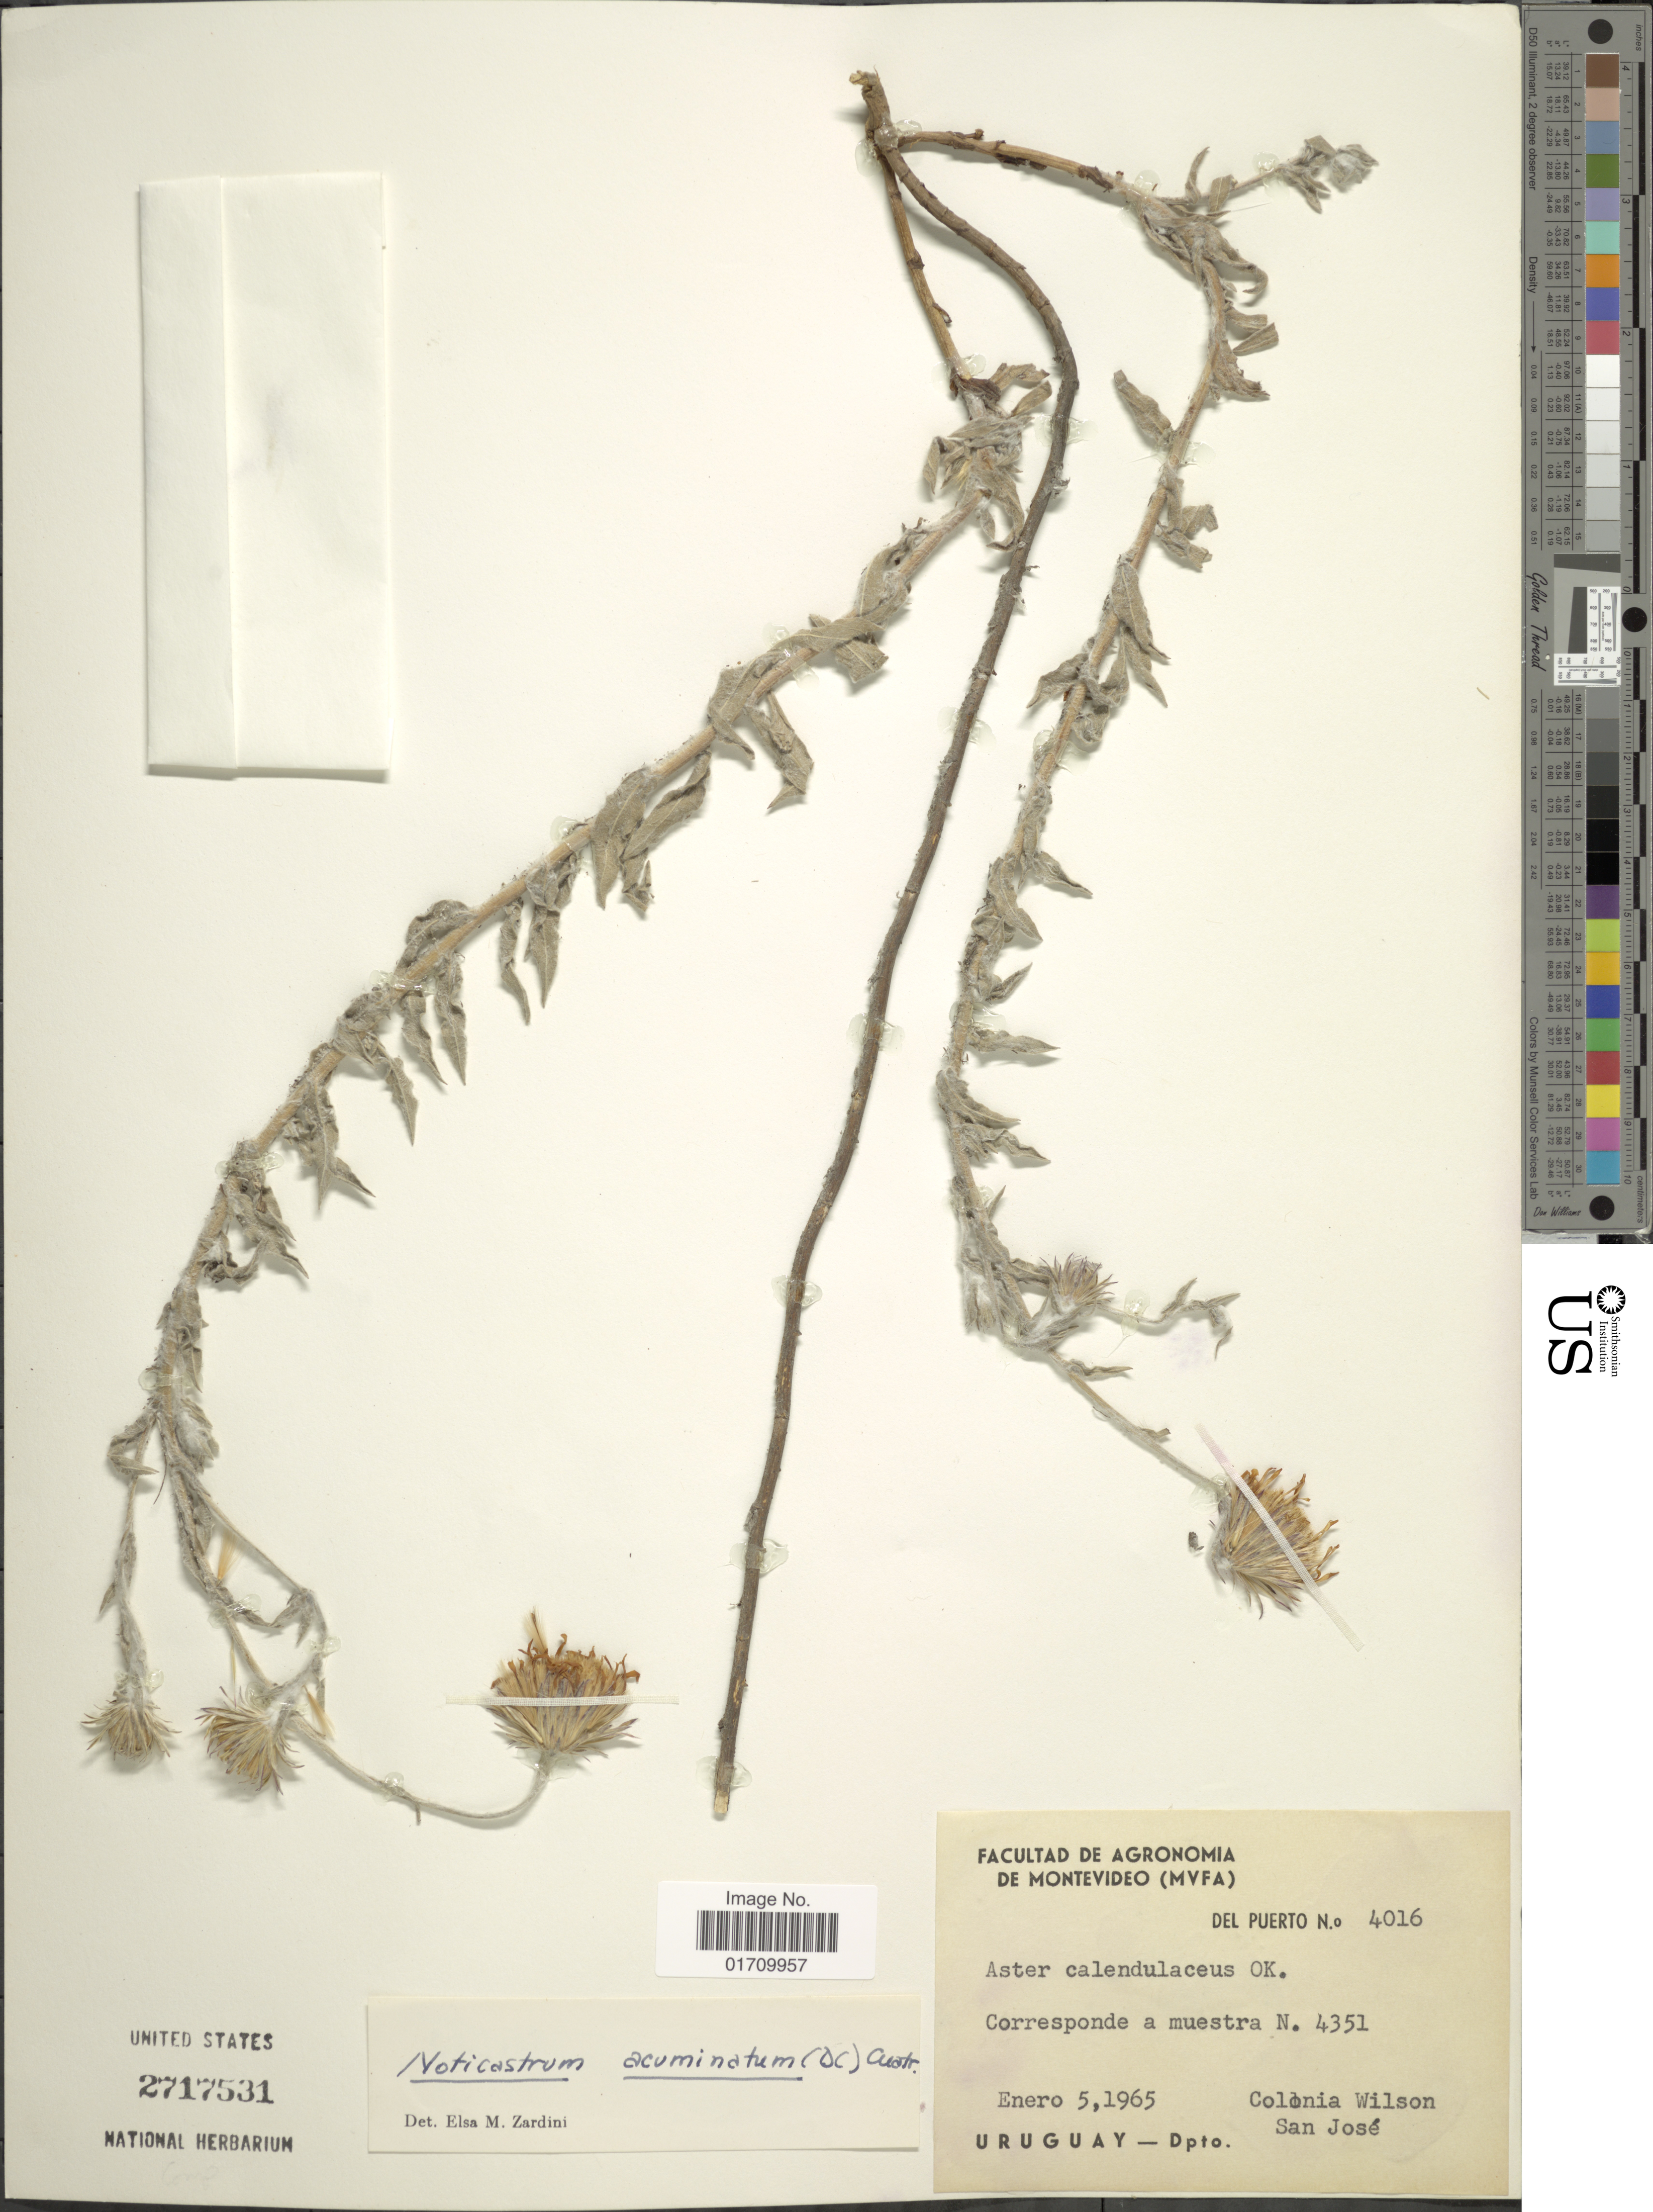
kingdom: Plantae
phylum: Tracheophyta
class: Magnoliopsida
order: Asterales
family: Asteraceae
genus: Noticastrum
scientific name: Noticastrum acuminatum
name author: (DC.) Cuatrec.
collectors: Del Puerto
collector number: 4016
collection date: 1965-01-05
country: Uruguay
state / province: San Jose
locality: Colonia Wilson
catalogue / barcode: US 2717531